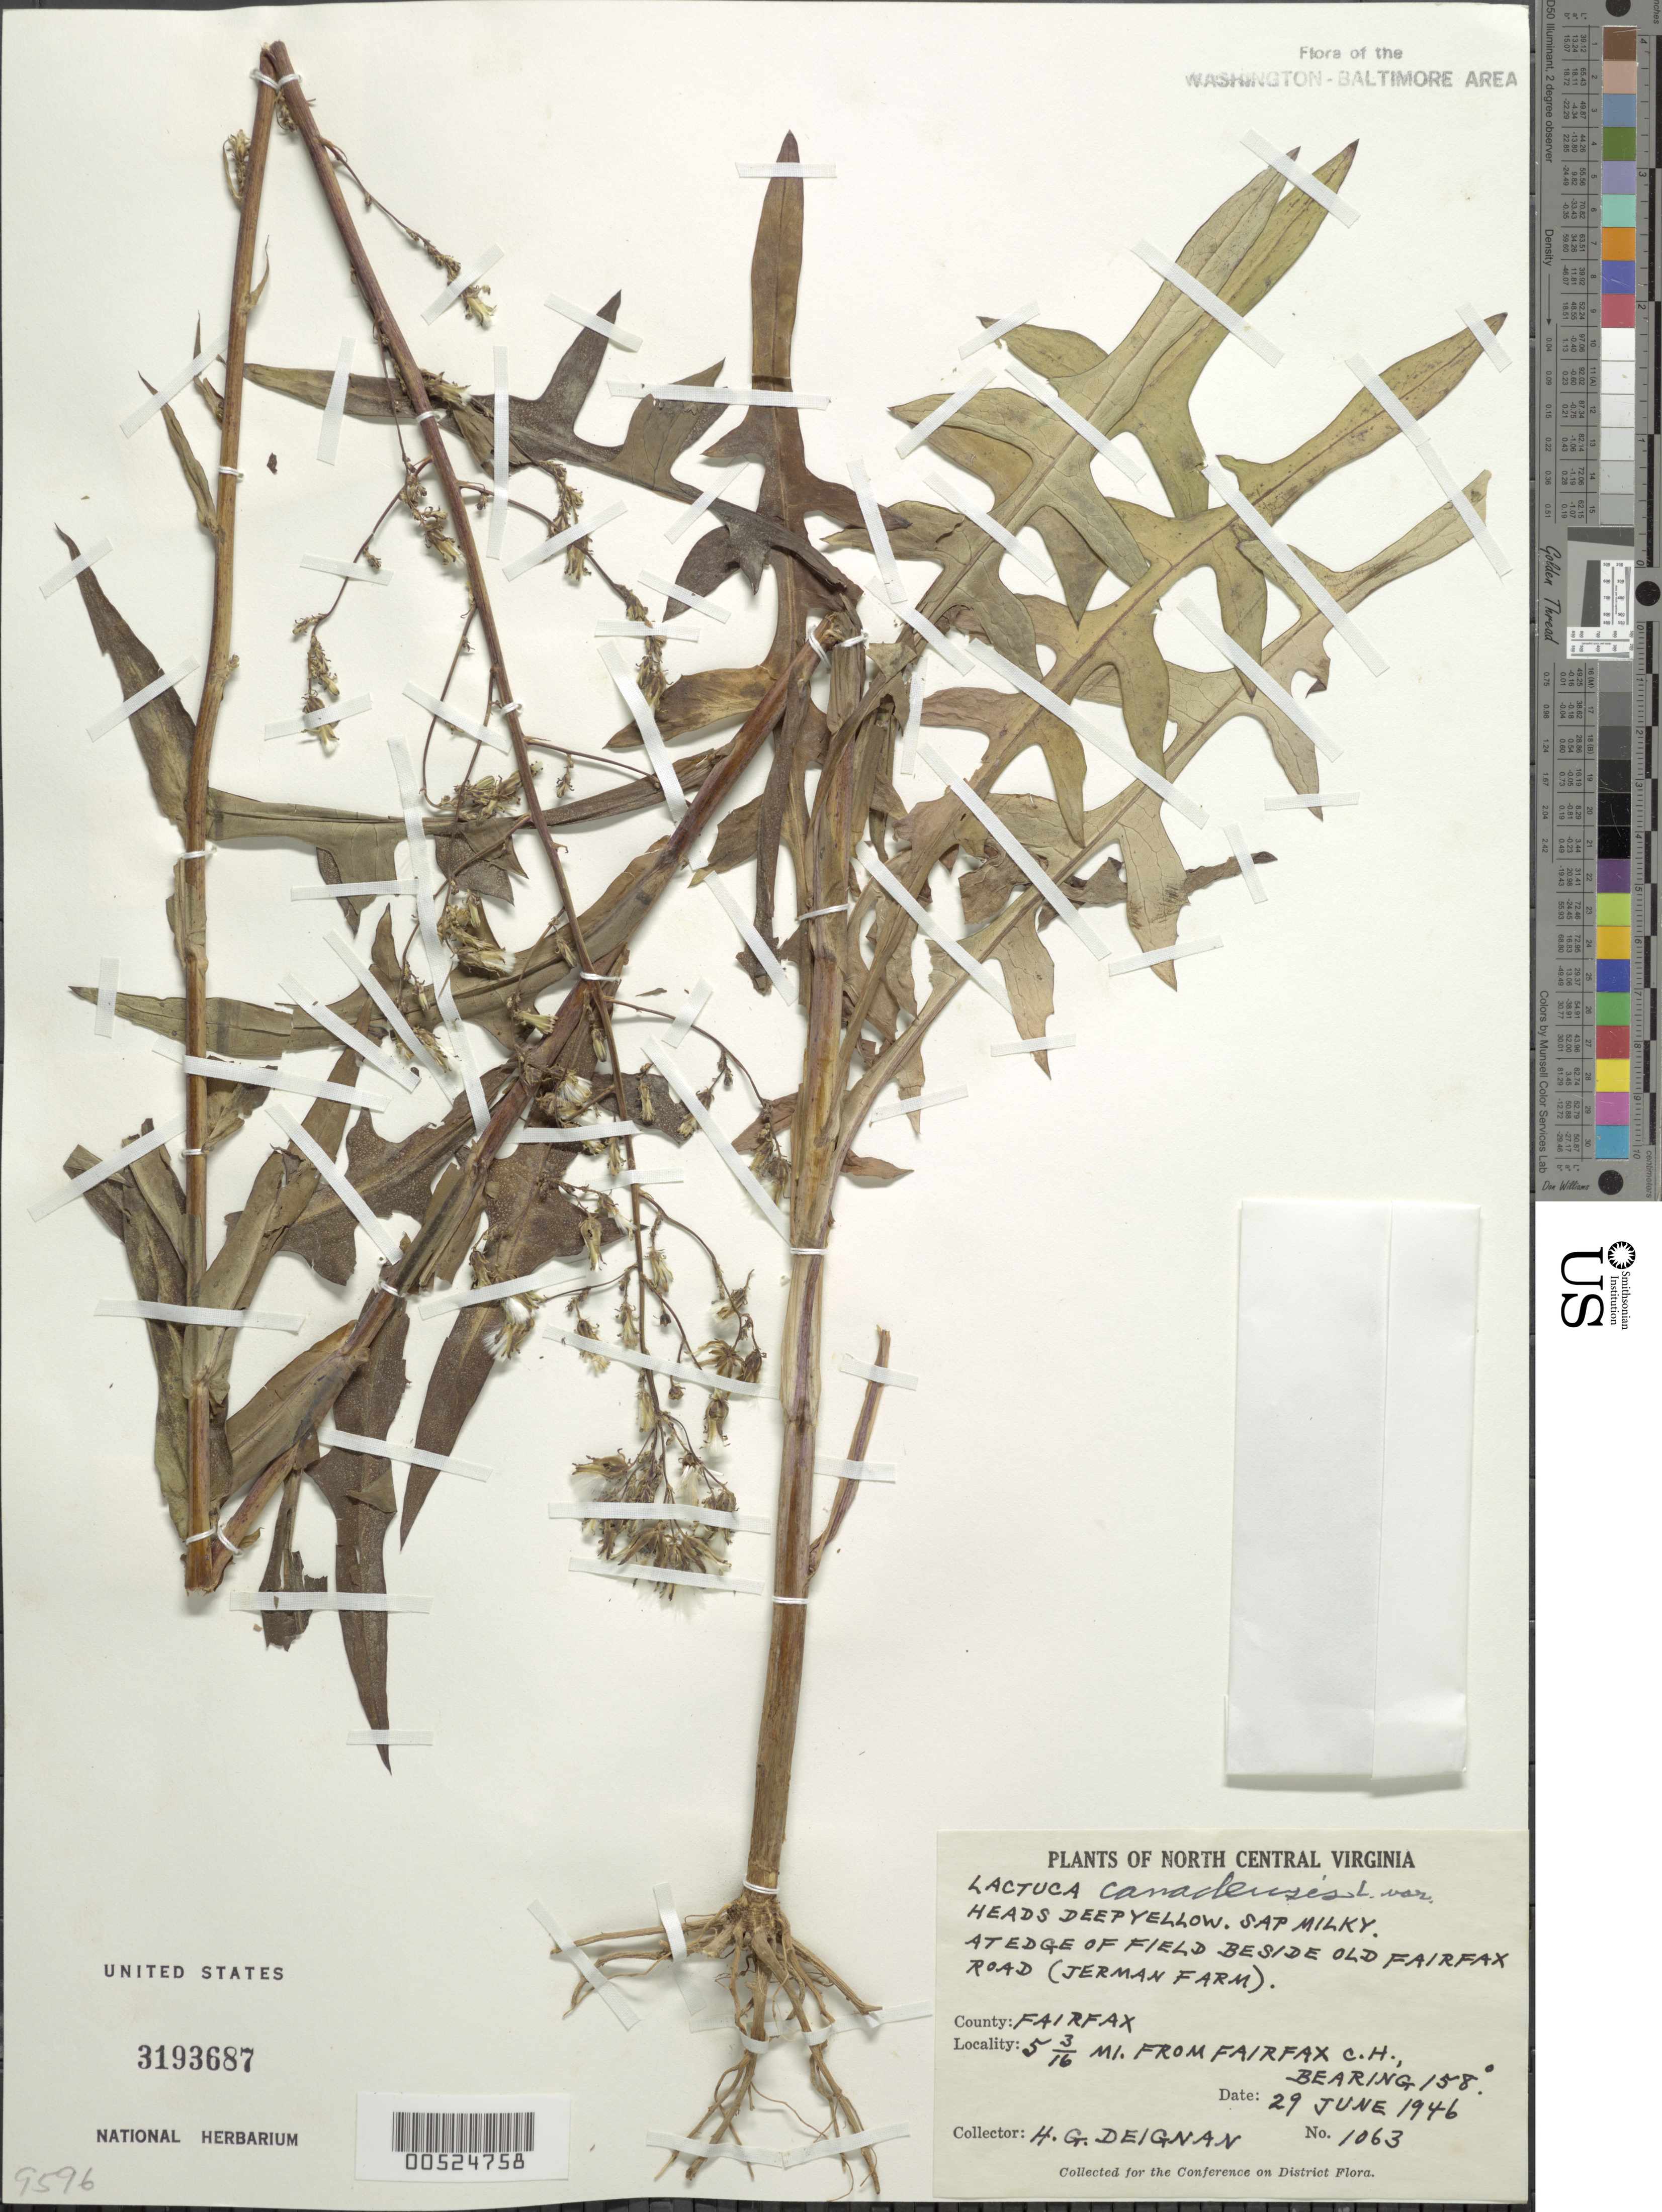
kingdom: Plantae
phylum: Tracheophyta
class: Magnoliopsida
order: Asterales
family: Asteraceae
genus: Lactuca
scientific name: Lactuca canadensis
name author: L.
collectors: H. Deignan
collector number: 1063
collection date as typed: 29 Jun 1946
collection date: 1946-06-29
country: United States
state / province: Virginia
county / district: Fairfax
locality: Fairfax Courthouse, 5.2 mi. from, Old Fairfax Road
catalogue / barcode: US 3193687